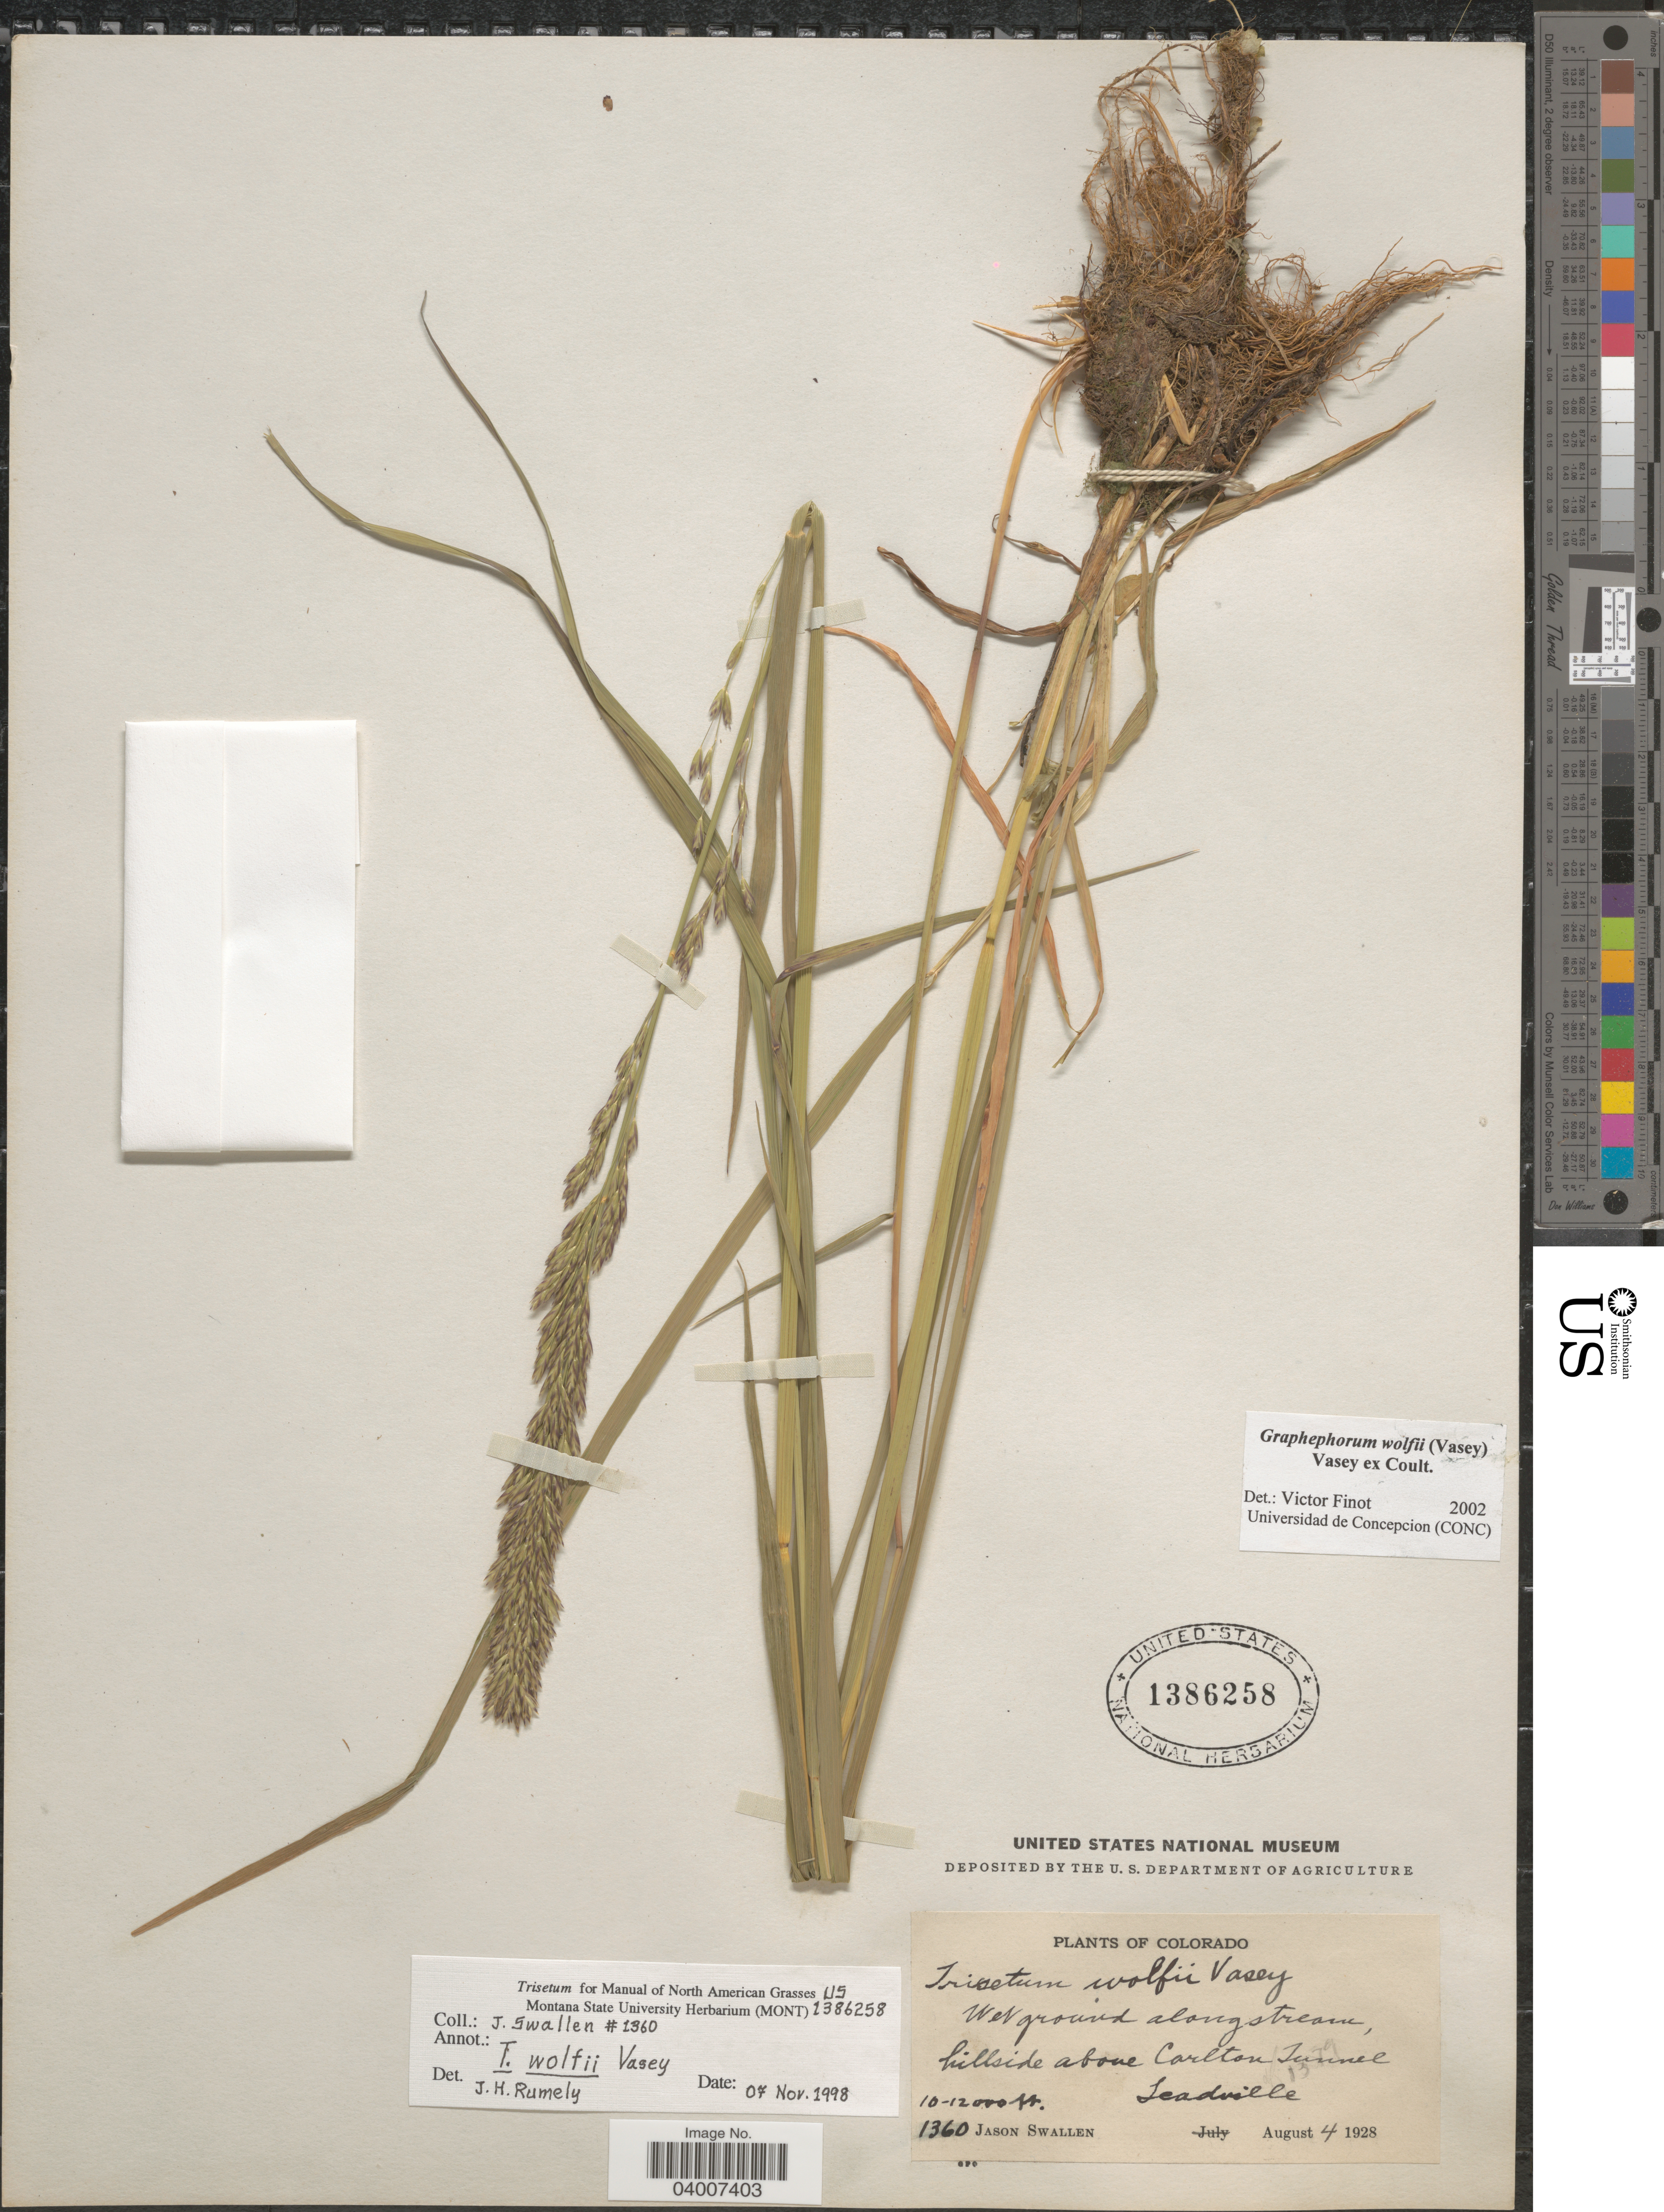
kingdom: Plantae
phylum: Tracheophyta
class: Liliopsida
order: Poales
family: Poaceae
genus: Graphephorum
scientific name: Graphephorum wolfii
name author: (E. Fourn.) Vasey ex Coult.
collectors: J. R. Swallen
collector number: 1360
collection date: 1928-08-04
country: United States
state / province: Colorado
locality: Hillside above Carlton Tunnel. Leadville.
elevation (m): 3048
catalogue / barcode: US 1386258